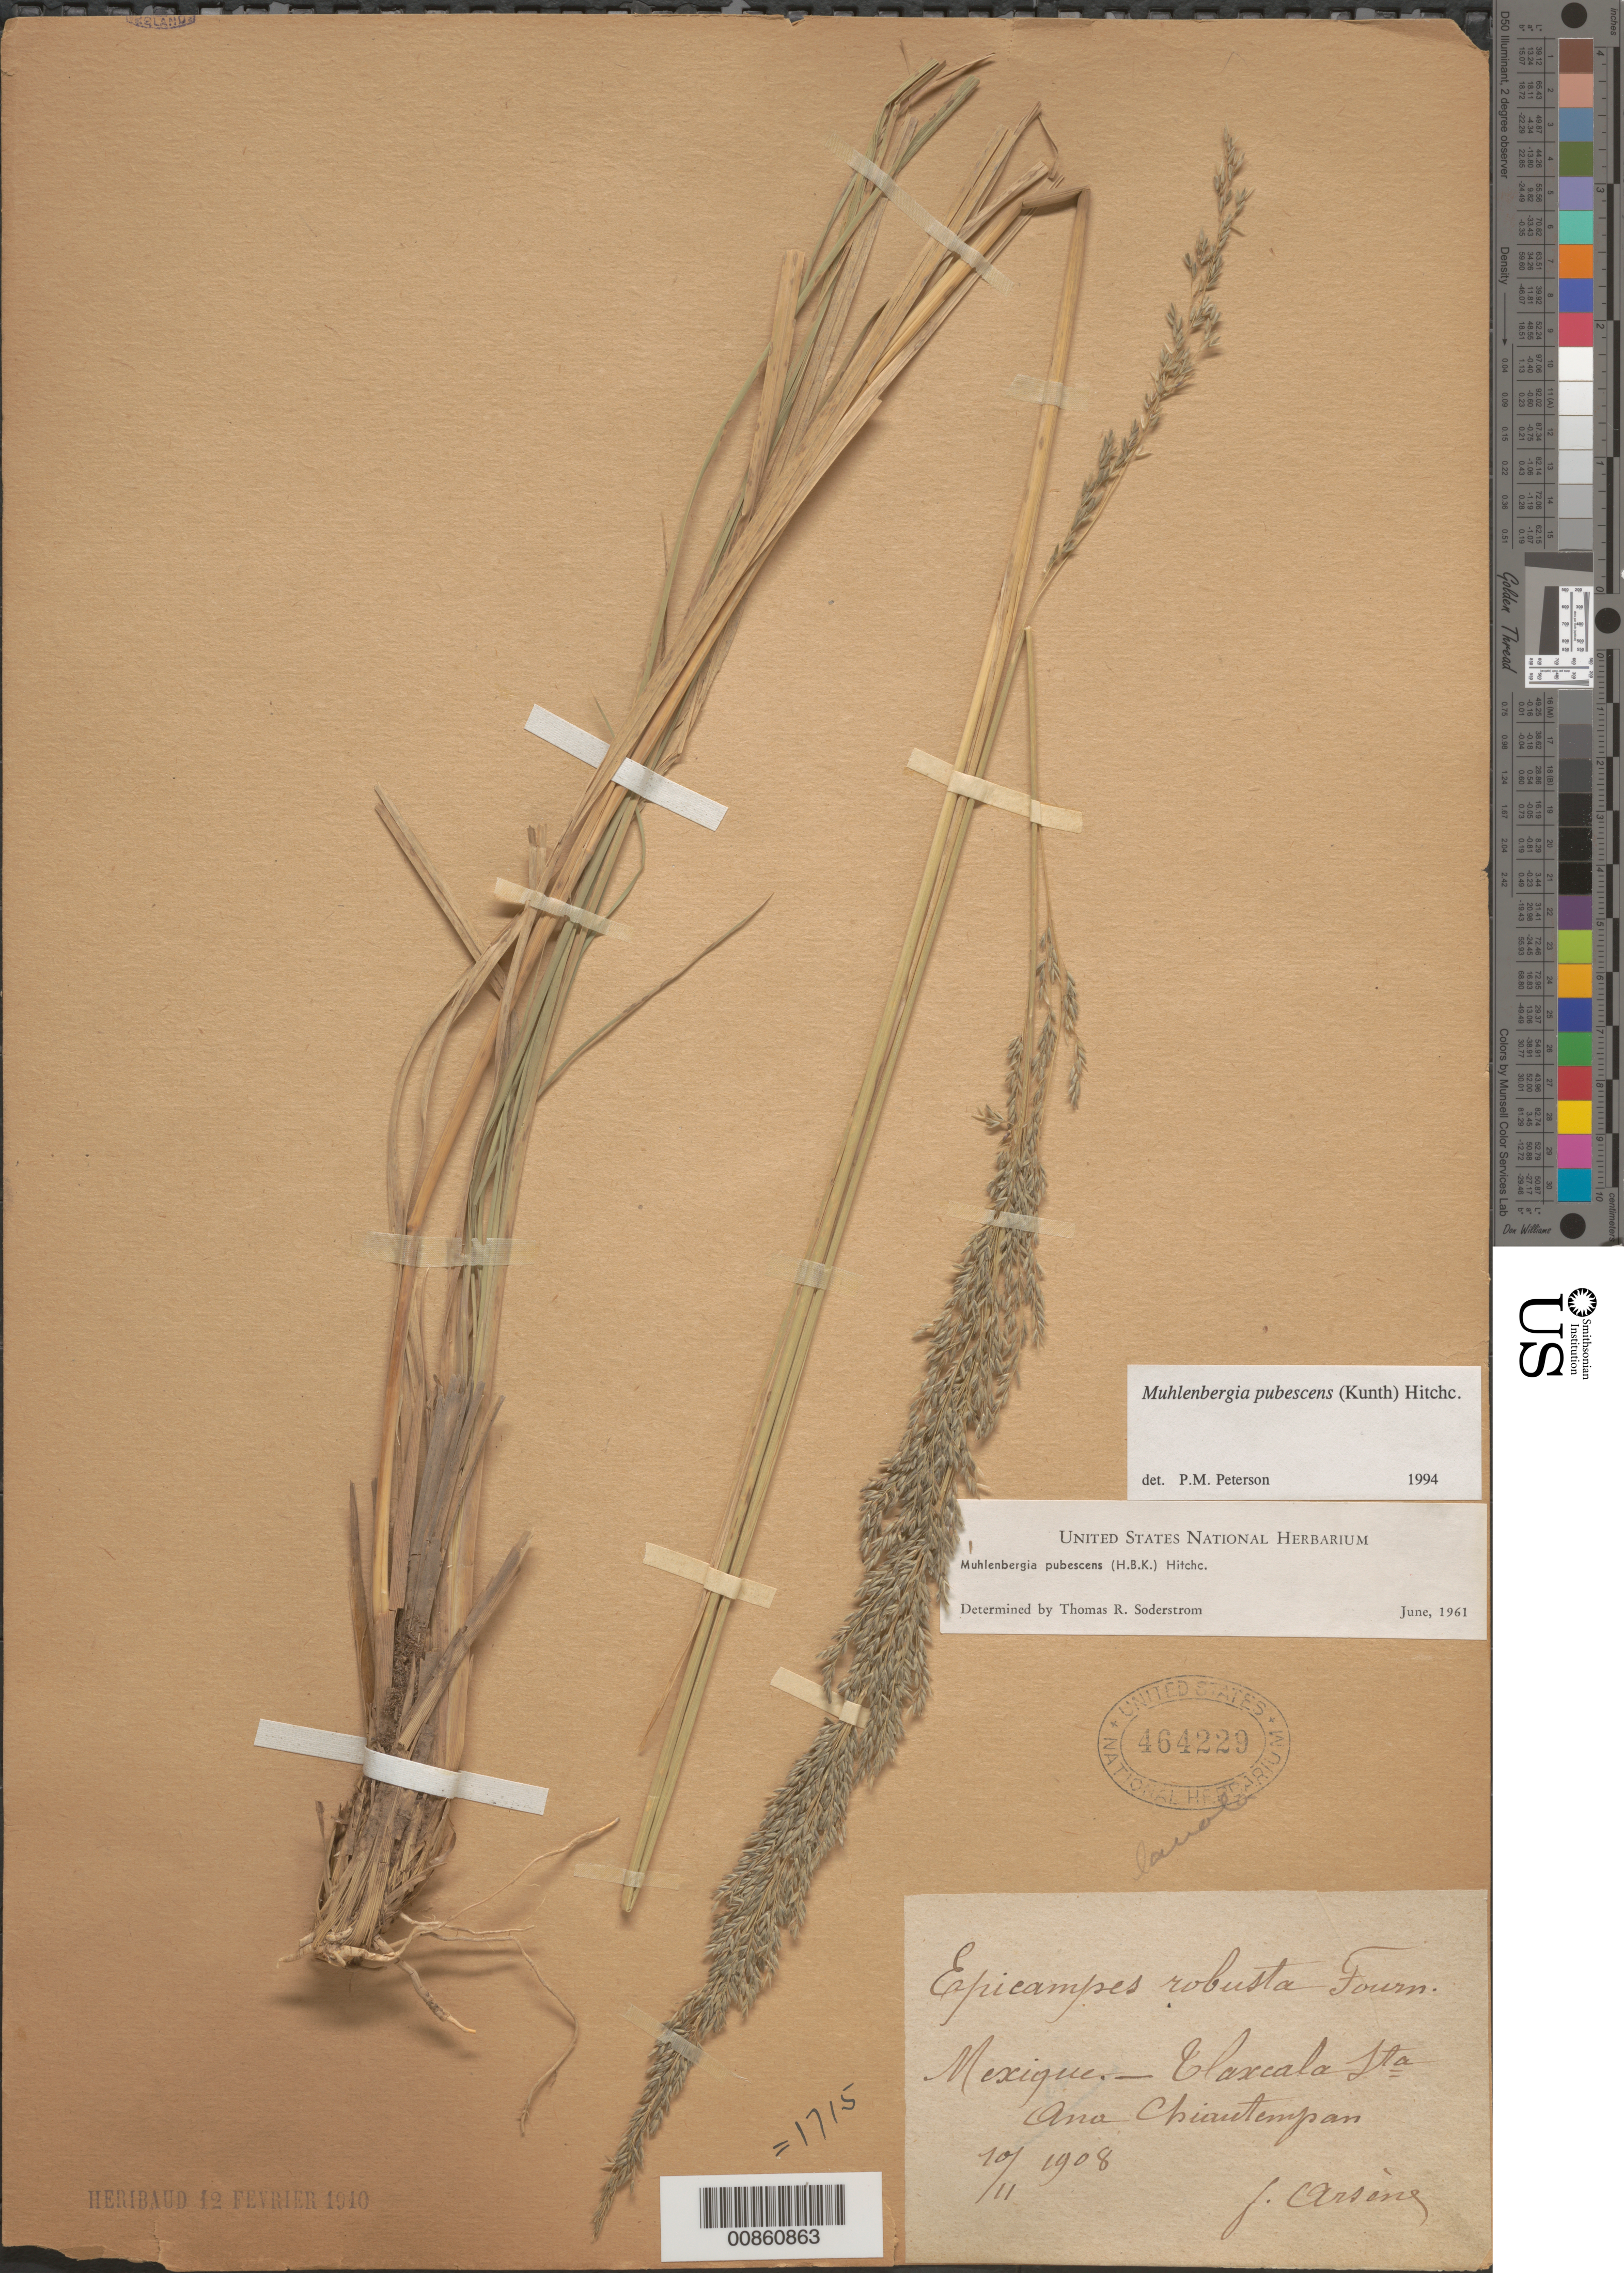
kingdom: Plantae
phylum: Tracheophyta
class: Liliopsida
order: Poales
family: Poaceae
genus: Muhlenbergia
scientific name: Muhlenbergia pubescens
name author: (Kunth) Hitchc.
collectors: Bro. G. Arsène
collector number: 1715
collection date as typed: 01 Nov 1908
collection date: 1908-11-01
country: Mexico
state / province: Tlaxcala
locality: Sta. Ana Chiutempan, Tlax.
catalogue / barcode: US 464229